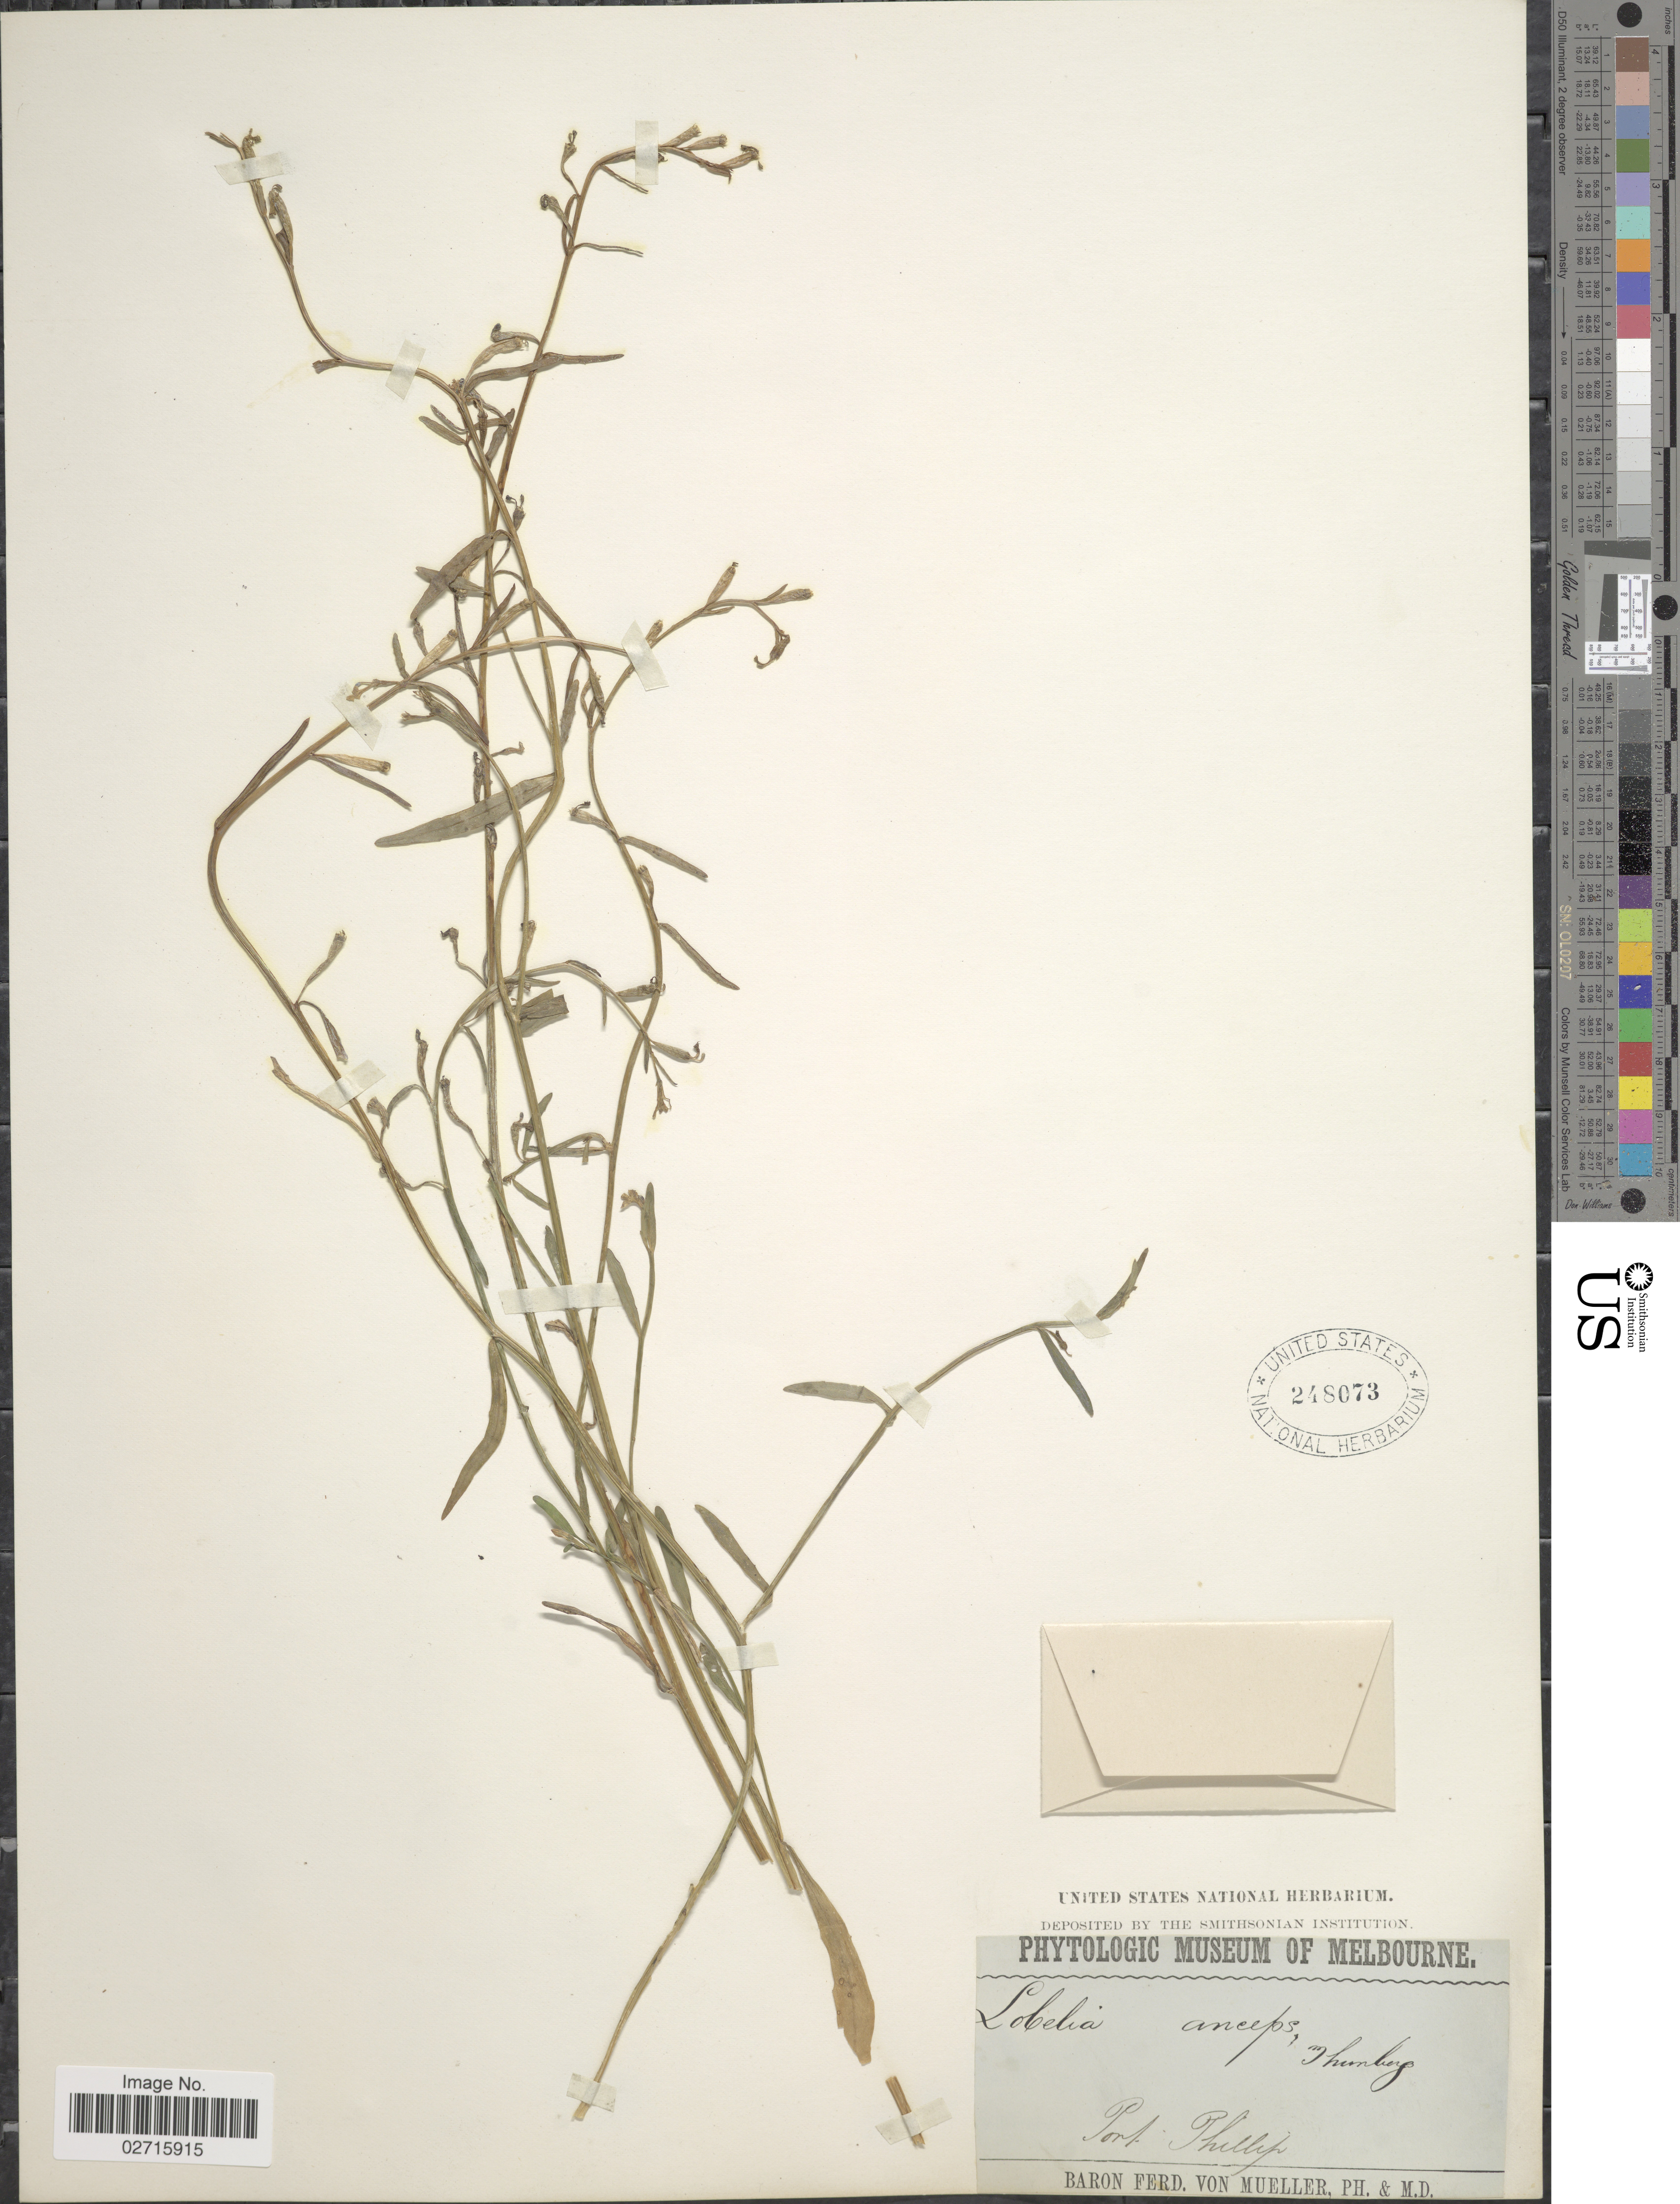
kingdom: Plantae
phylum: Tracheophyta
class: Magnoliopsida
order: Asterales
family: Campanulaceae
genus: Lobelia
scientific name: Lobelia anceps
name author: L. f.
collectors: F. Mueller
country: Australia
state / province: Victoria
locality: Port Phillip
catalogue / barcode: US 248073